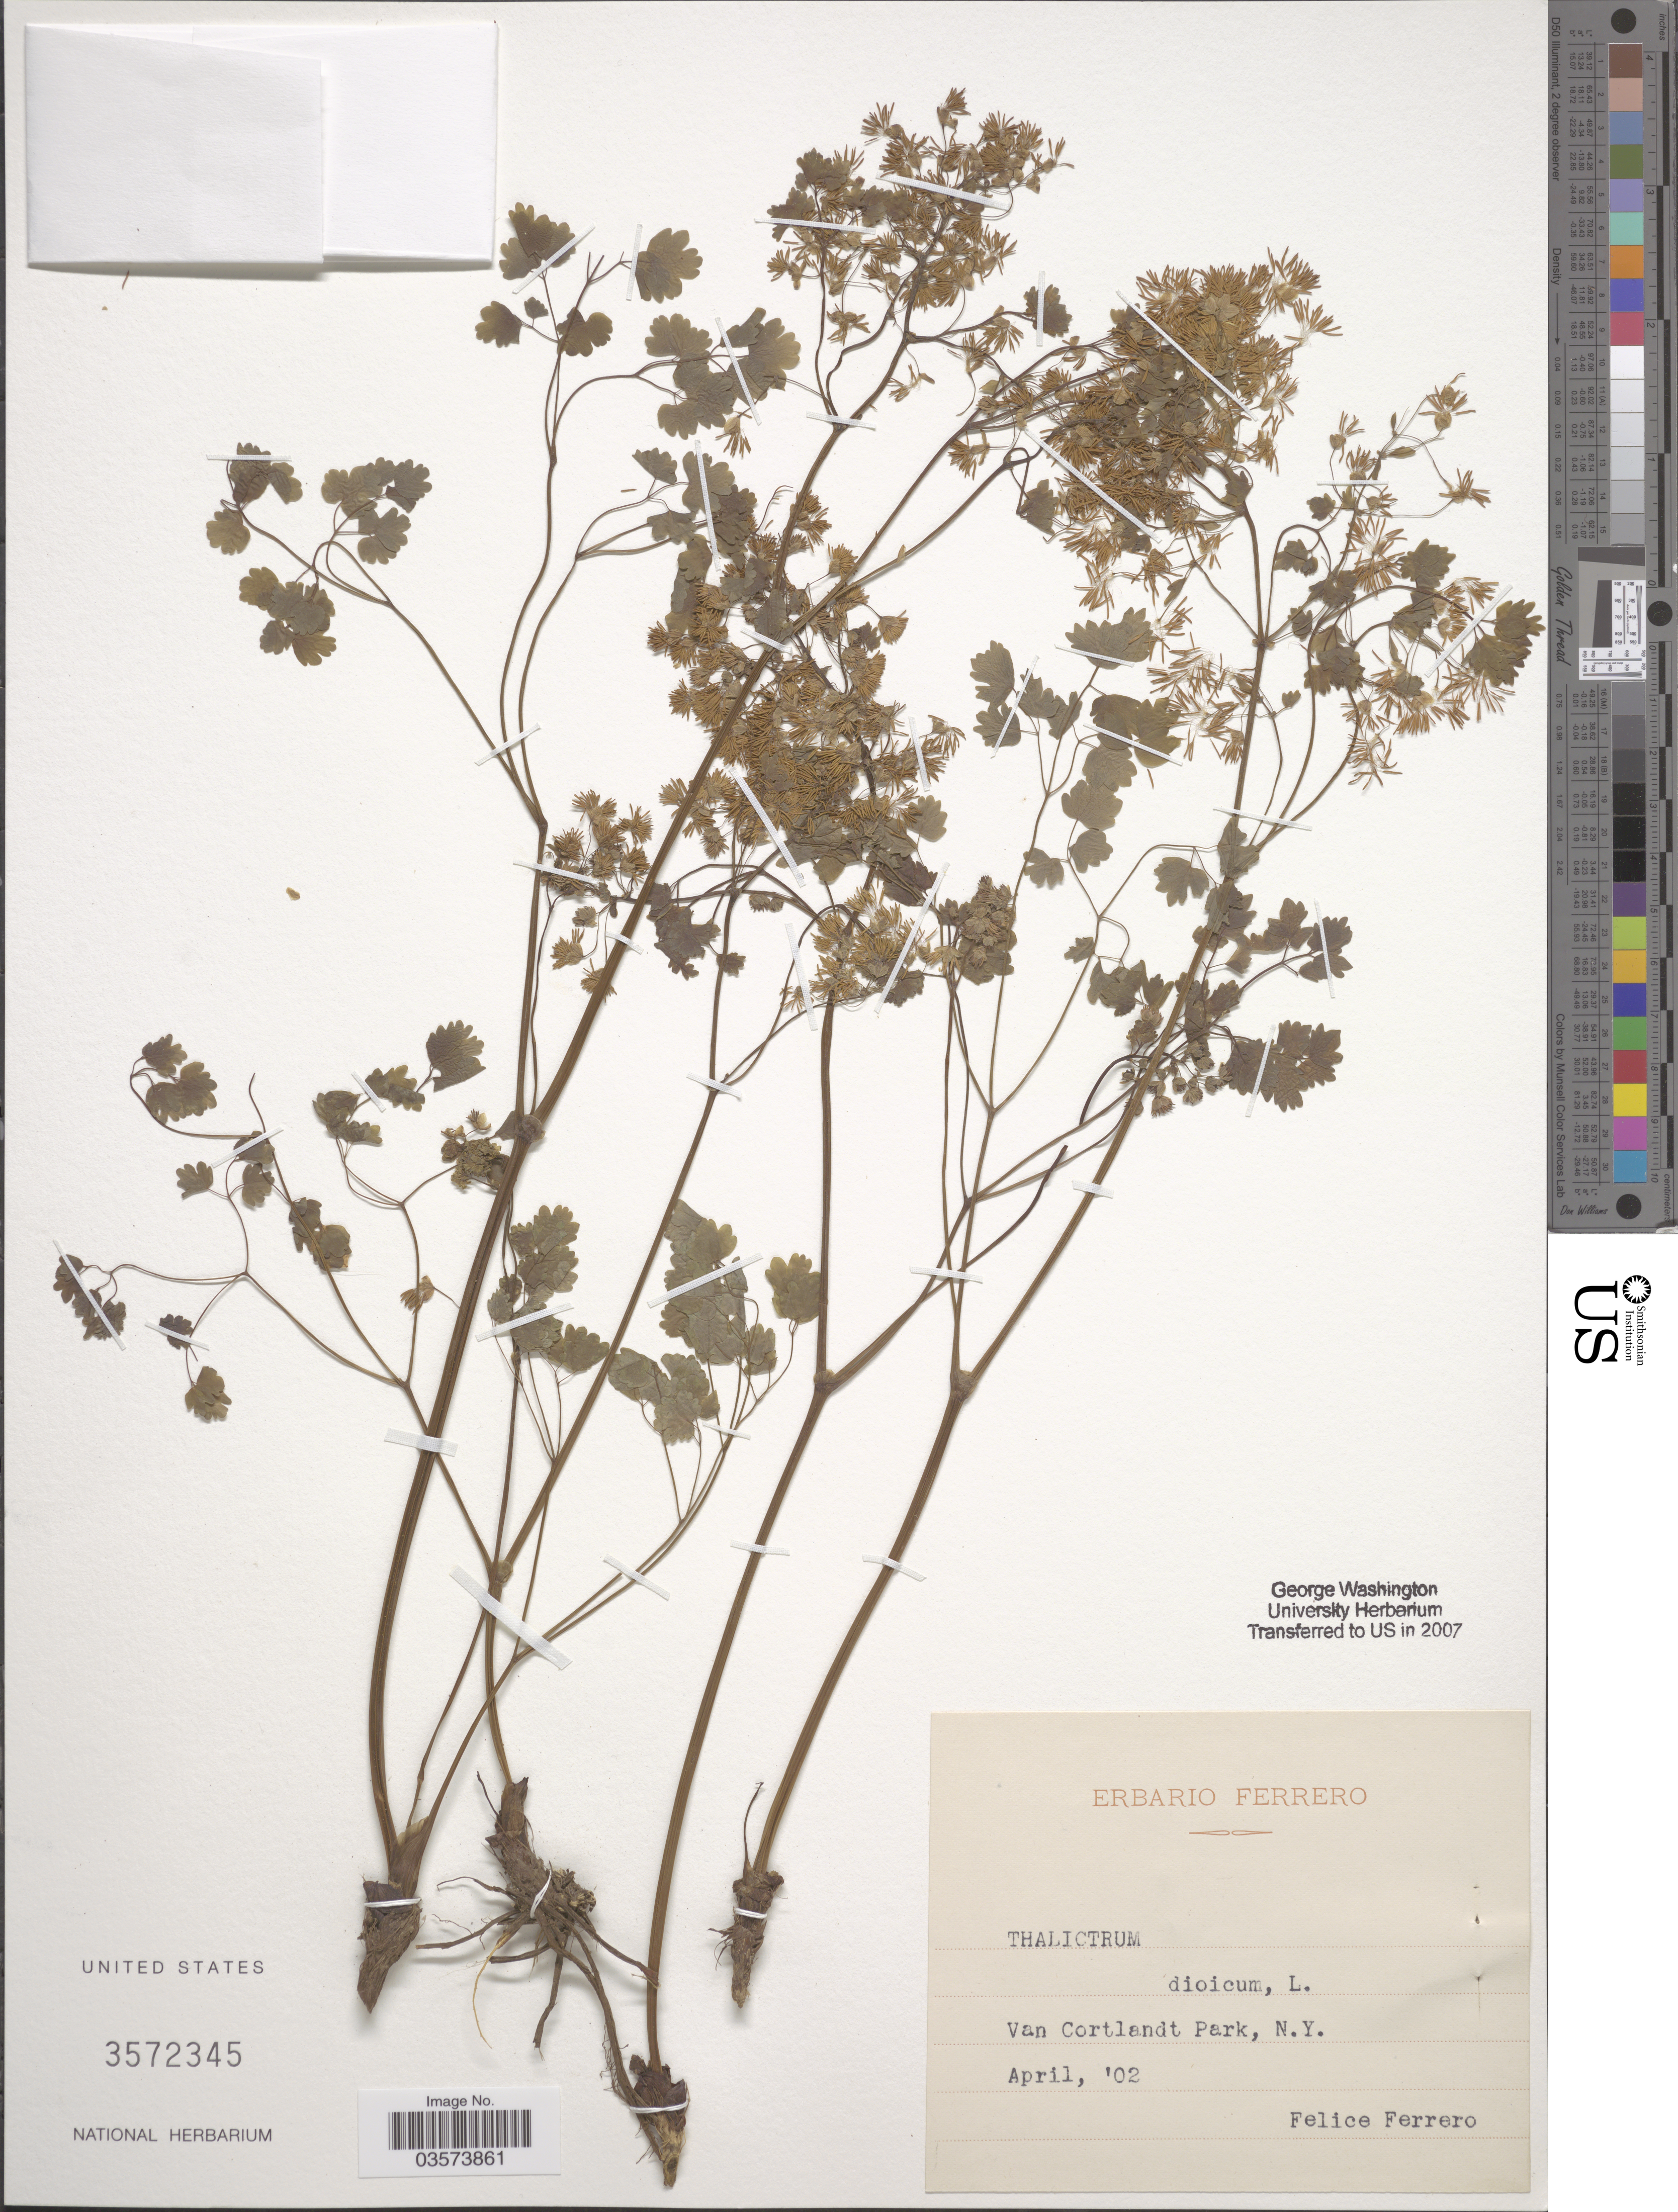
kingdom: Plantae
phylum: Tracheophyta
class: Magnoliopsida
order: Ranunculales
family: Ranunculaceae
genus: Thalictrum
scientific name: Thalictrum dioicum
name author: L.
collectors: F. Ferrero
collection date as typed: Transcribed d/m/y: /4/2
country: United States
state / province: New York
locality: Van Cortlandt Park.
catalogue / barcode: US 3572345